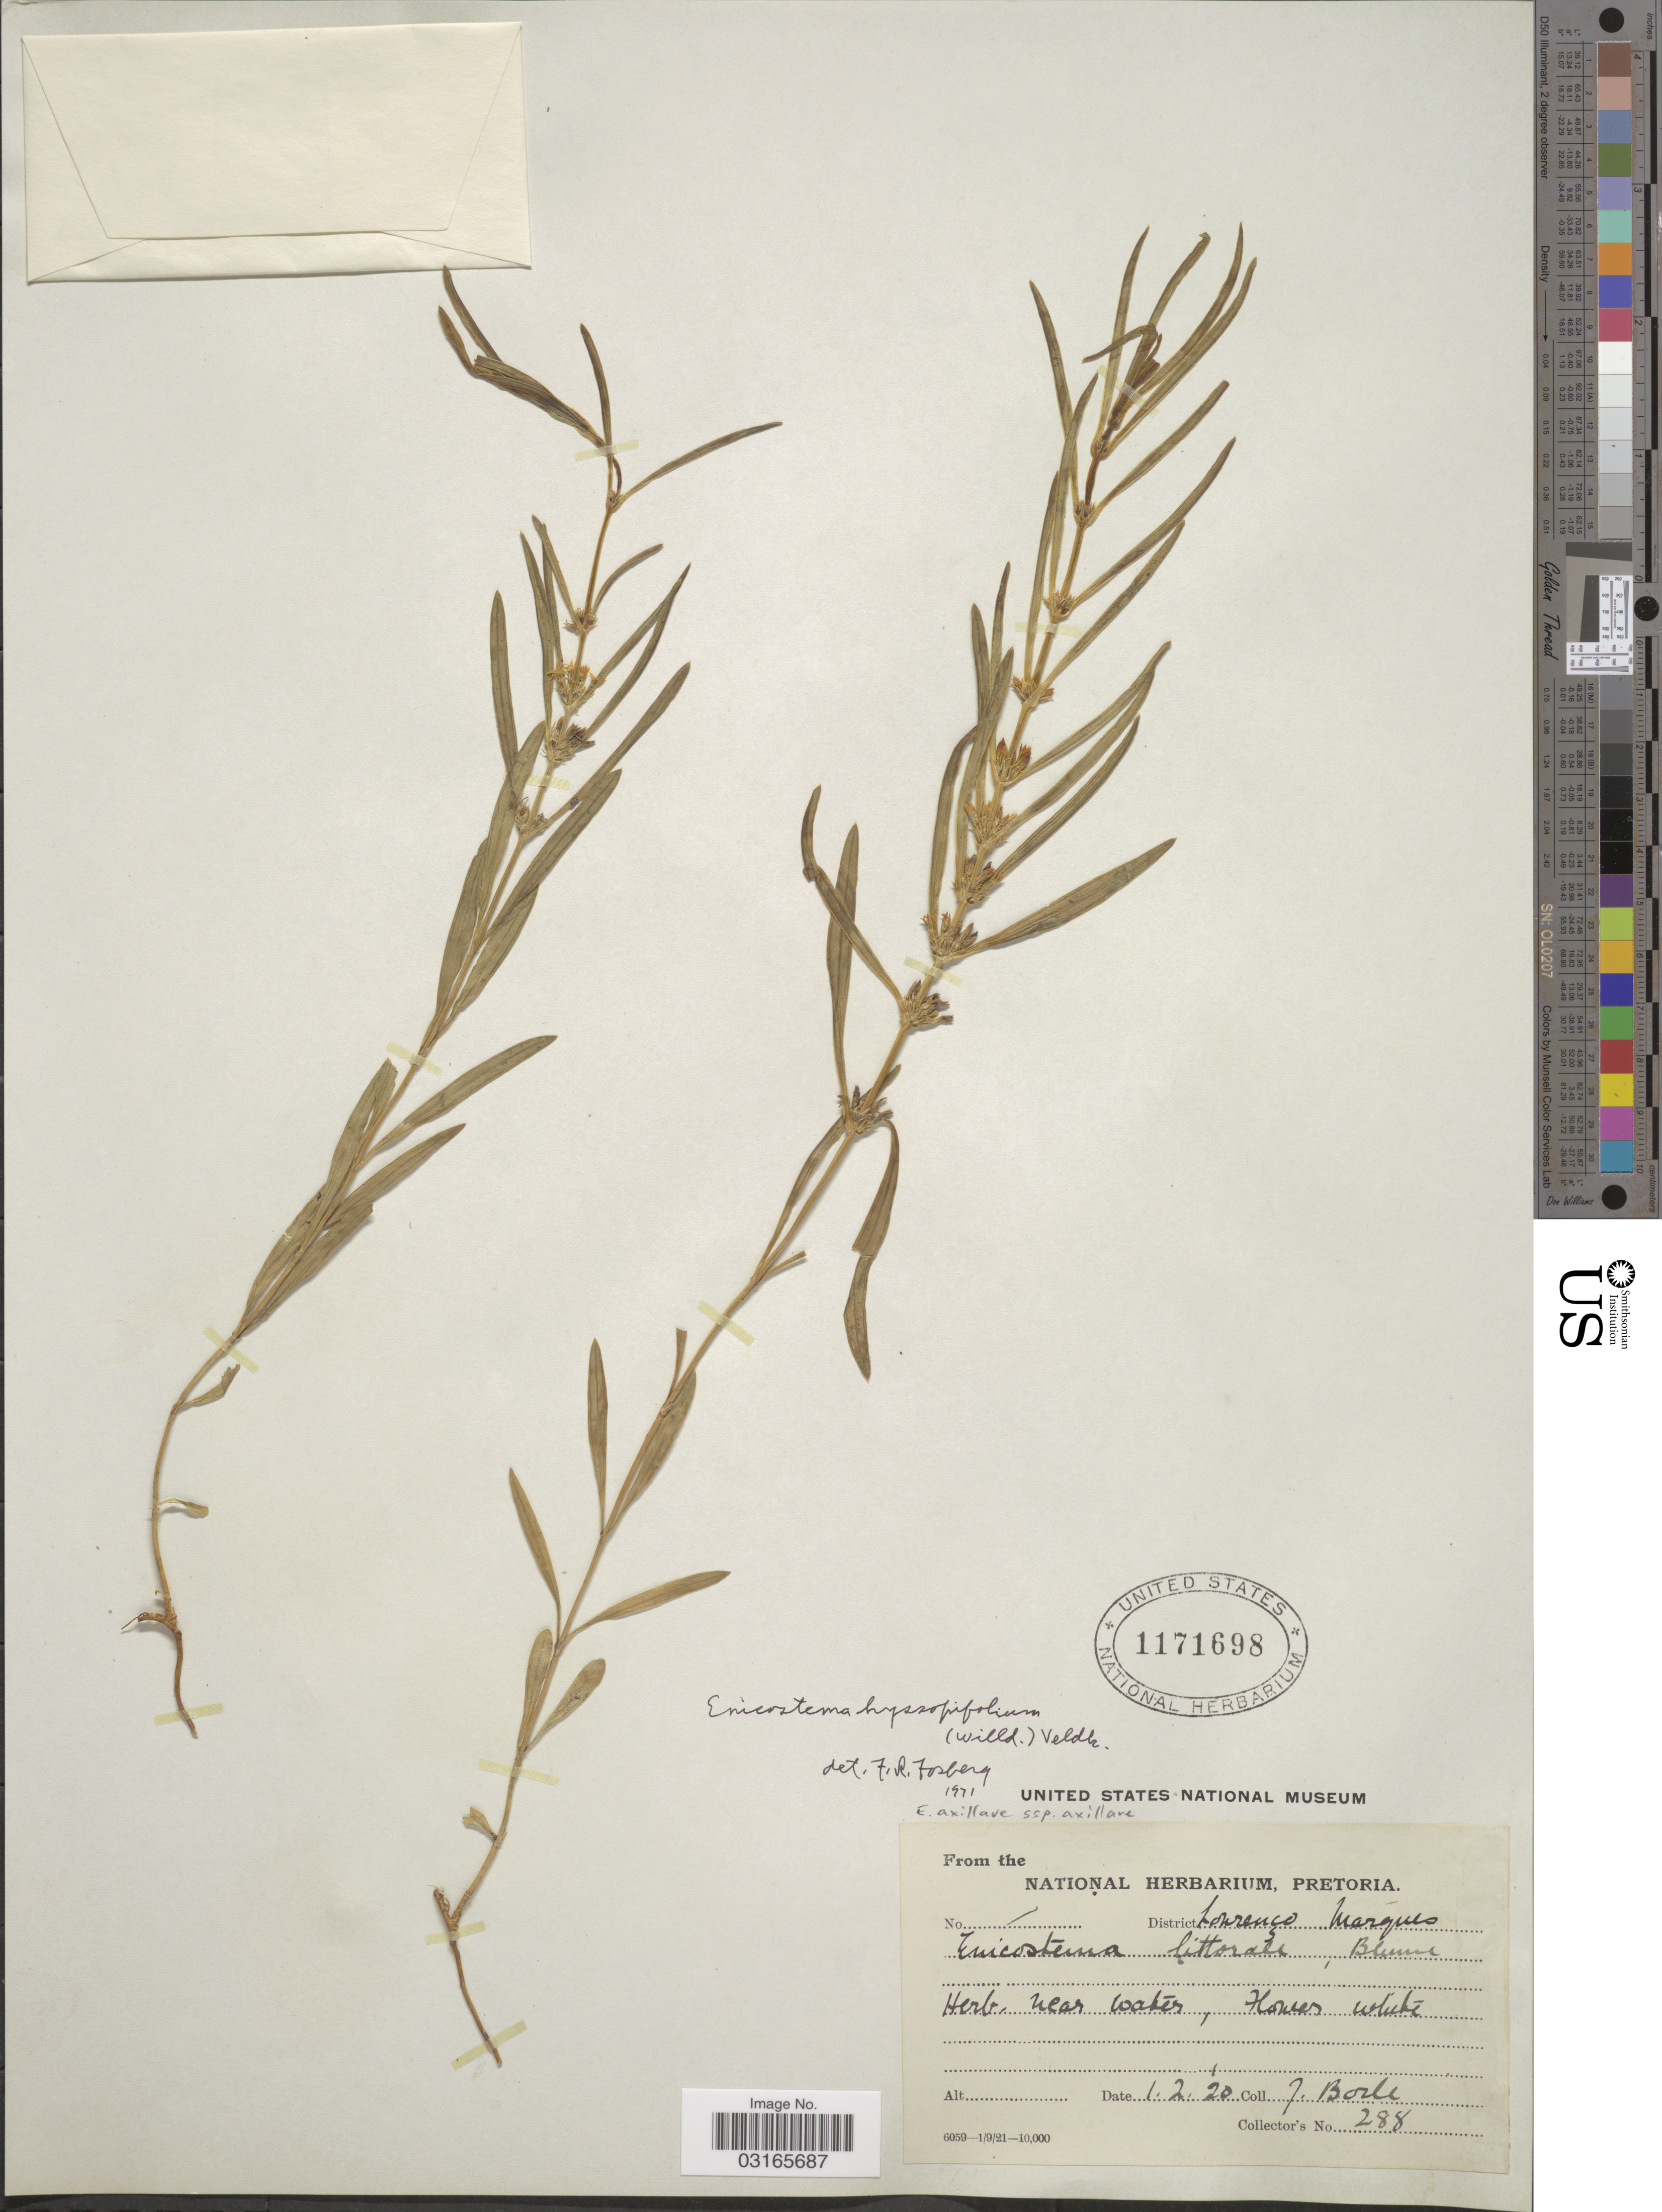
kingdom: Plantae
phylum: Tracheophyta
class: Magnoliopsida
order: Gentianales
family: Gentianaceae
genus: Enicostema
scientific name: Enicostema axillare subsp. axillare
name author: (Poir. ex Lam.) A. Raynal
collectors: J. Borle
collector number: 288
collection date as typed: Transcribed d/m/y: 1/2/20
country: South Africa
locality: District Lorenço Marques [Mozambique?]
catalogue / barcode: US 1171698